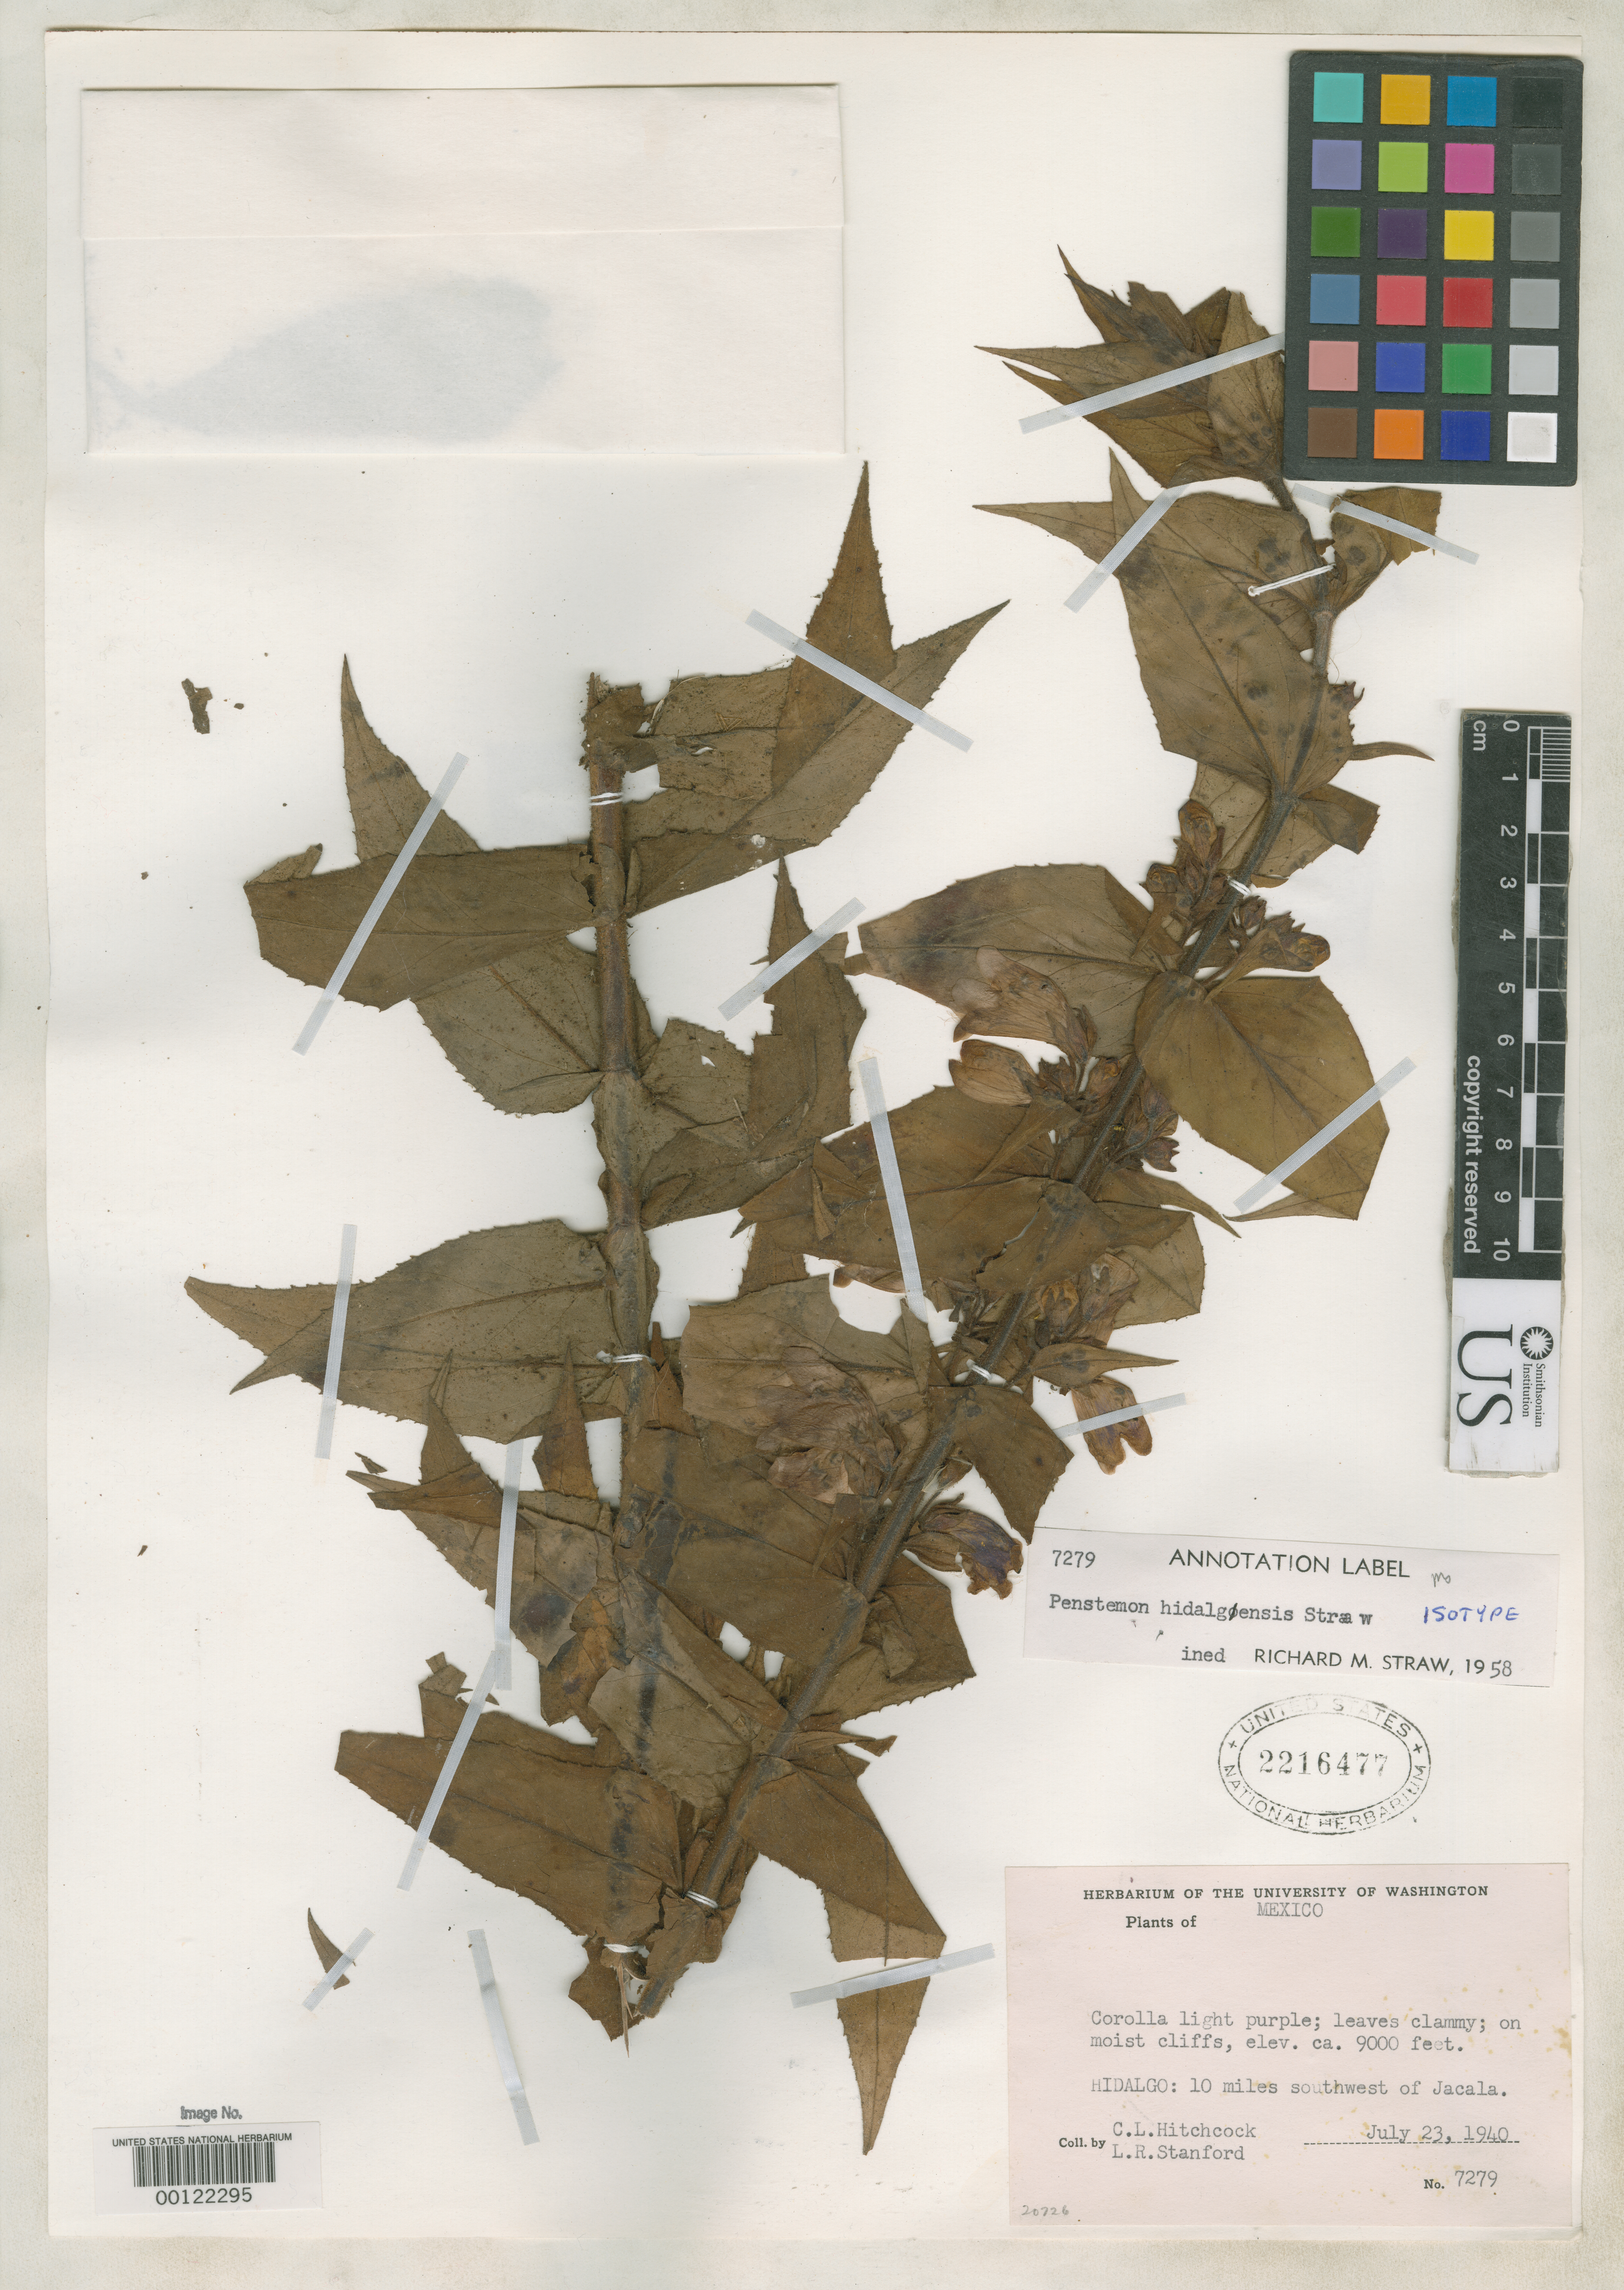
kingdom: Plantae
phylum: Tracheophyta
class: Magnoliopsida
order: Lamiales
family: Plantaginaceae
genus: Penstemon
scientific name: Penstemon hidalgensis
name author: Straw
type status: Isotype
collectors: A. S. Hitchcock & L. R. Stanford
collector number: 7279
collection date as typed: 23 Jul 1940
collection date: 1940-07-23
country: Mexico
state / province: Hidalgo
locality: SW of Jacala.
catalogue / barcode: US 2216477